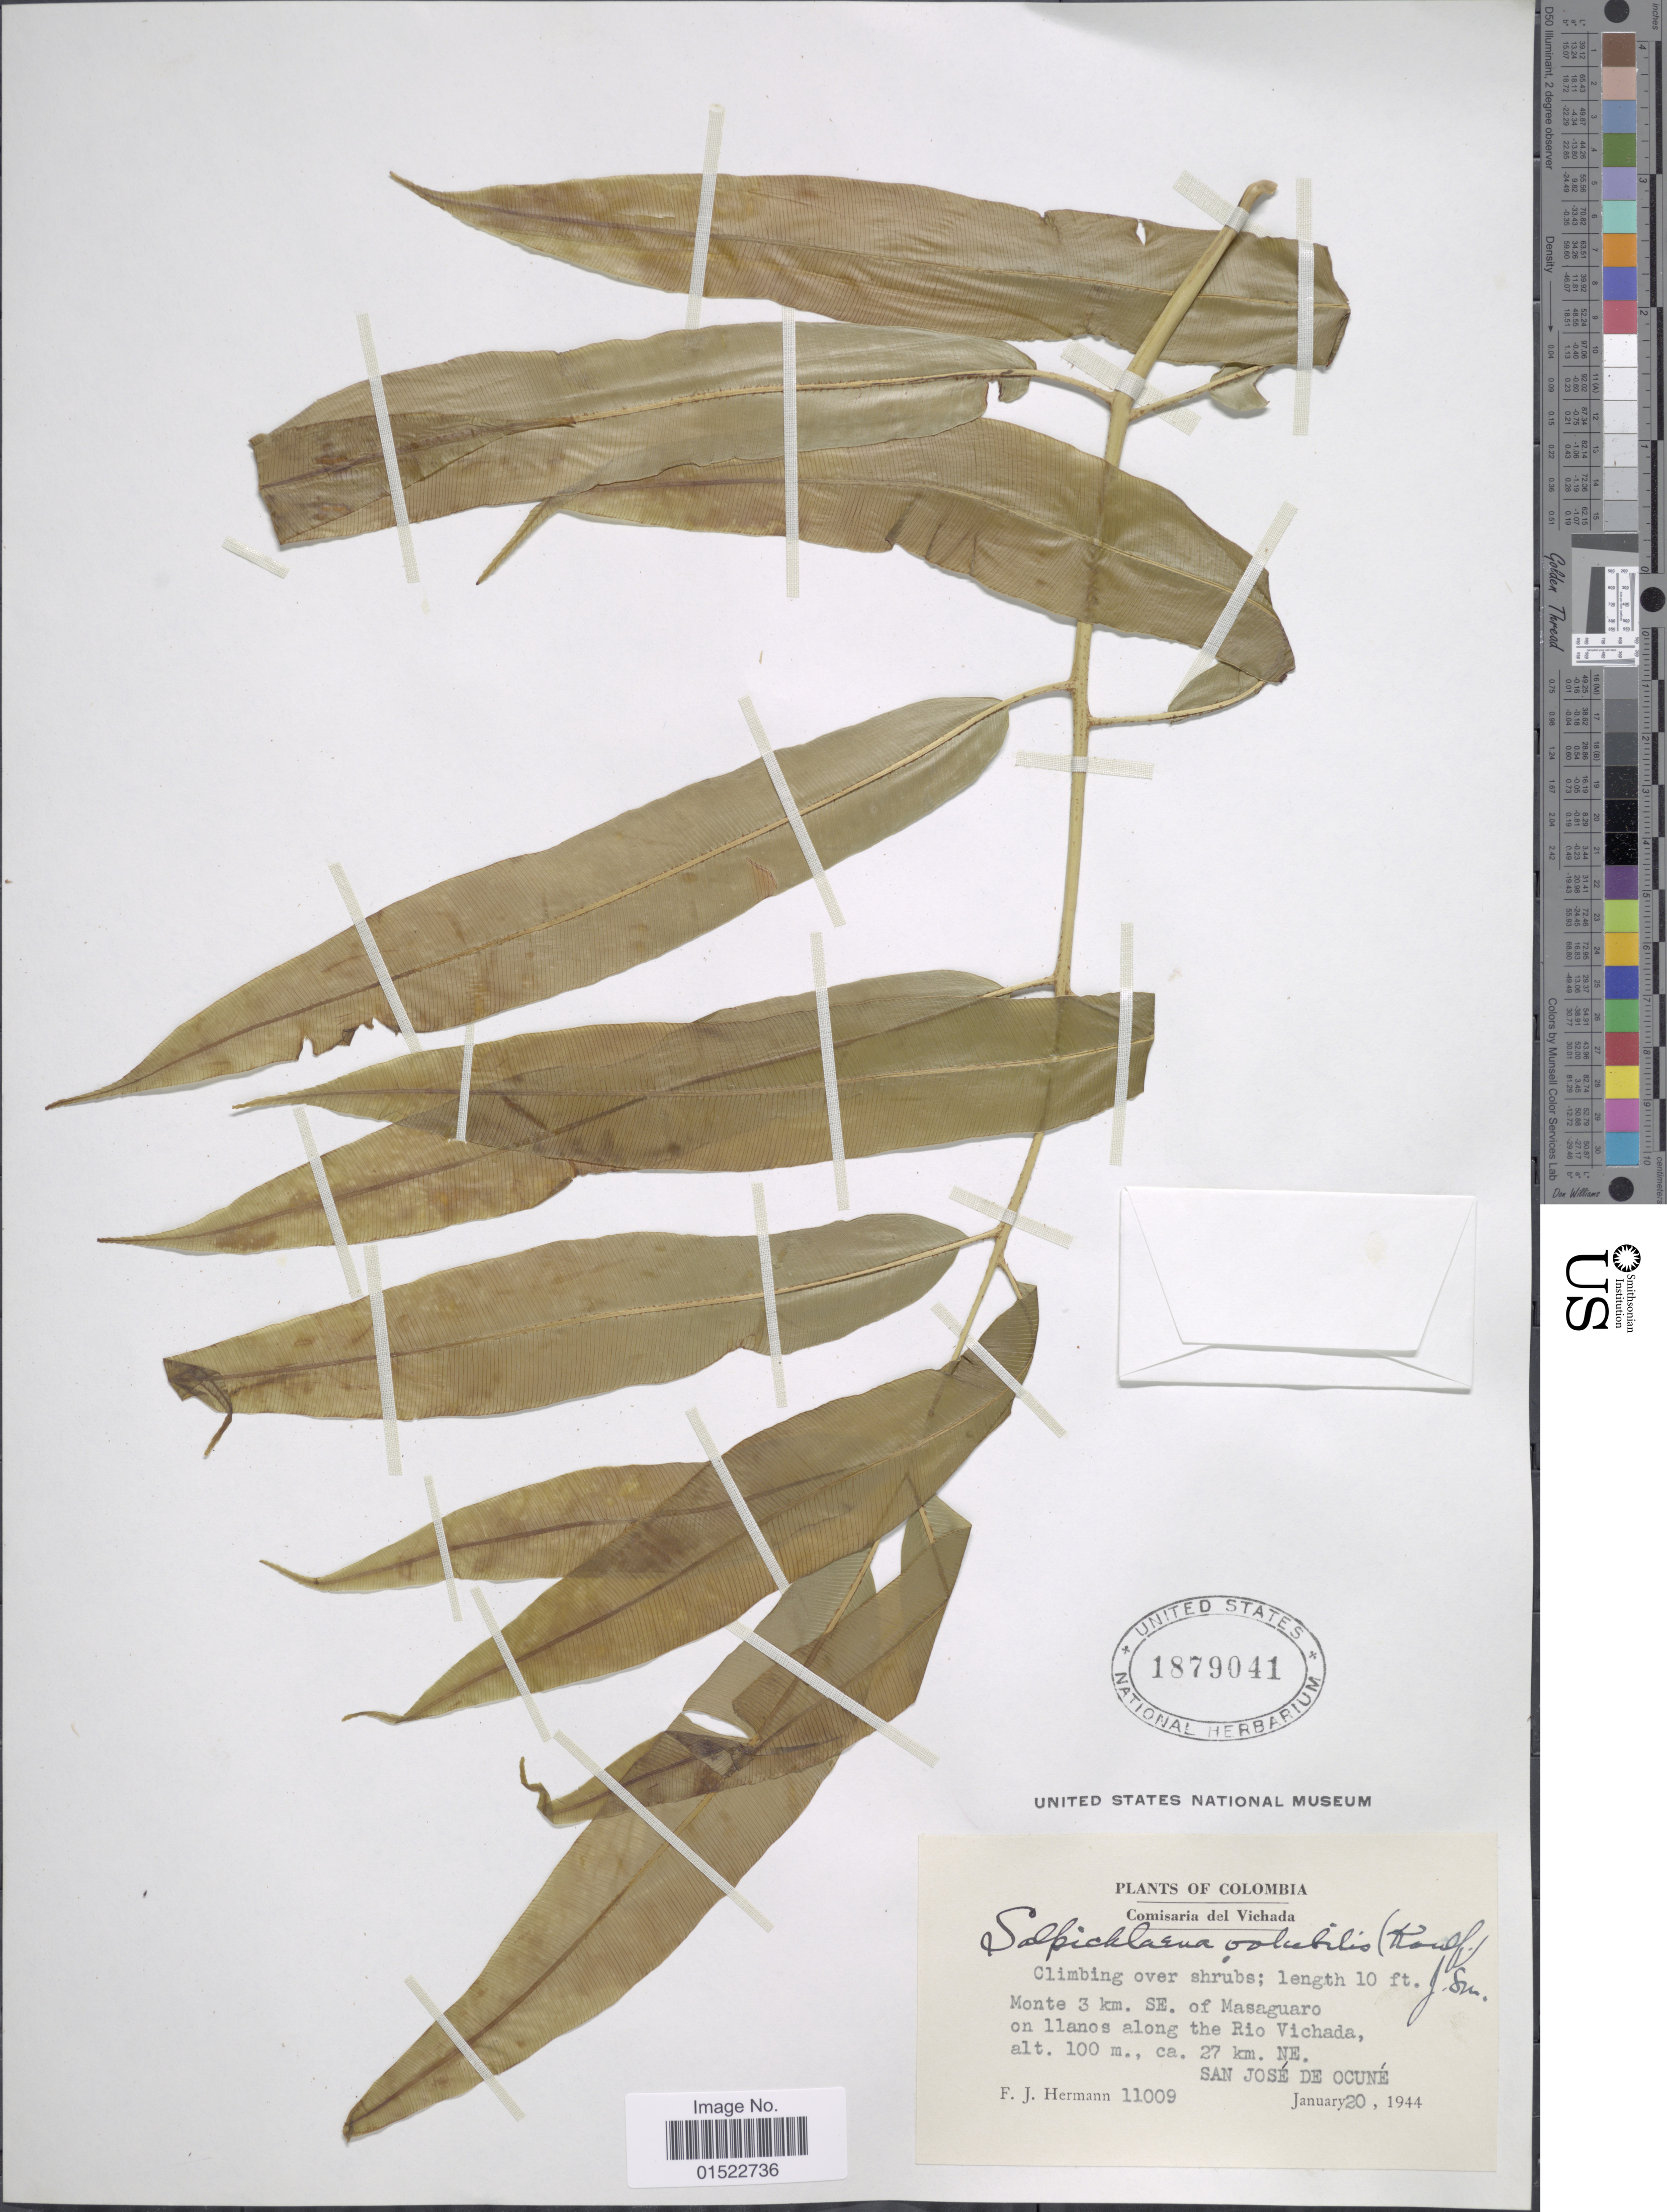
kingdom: Plantae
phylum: Tracheophyta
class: Polypodiopsida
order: Polypodiales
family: Blechnaceae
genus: Salpichlaena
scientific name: Salpichlaena hookeriana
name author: (Kuntze) Alston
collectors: F. J. Hermann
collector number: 11009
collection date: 1944-01-20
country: Colombia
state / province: Vichada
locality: Monte 3 km. SE. of Masaguaro on llanos along the Rio Vichada, ca. 27 km. NE. San Jose deOcune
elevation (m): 100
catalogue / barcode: US 1879041